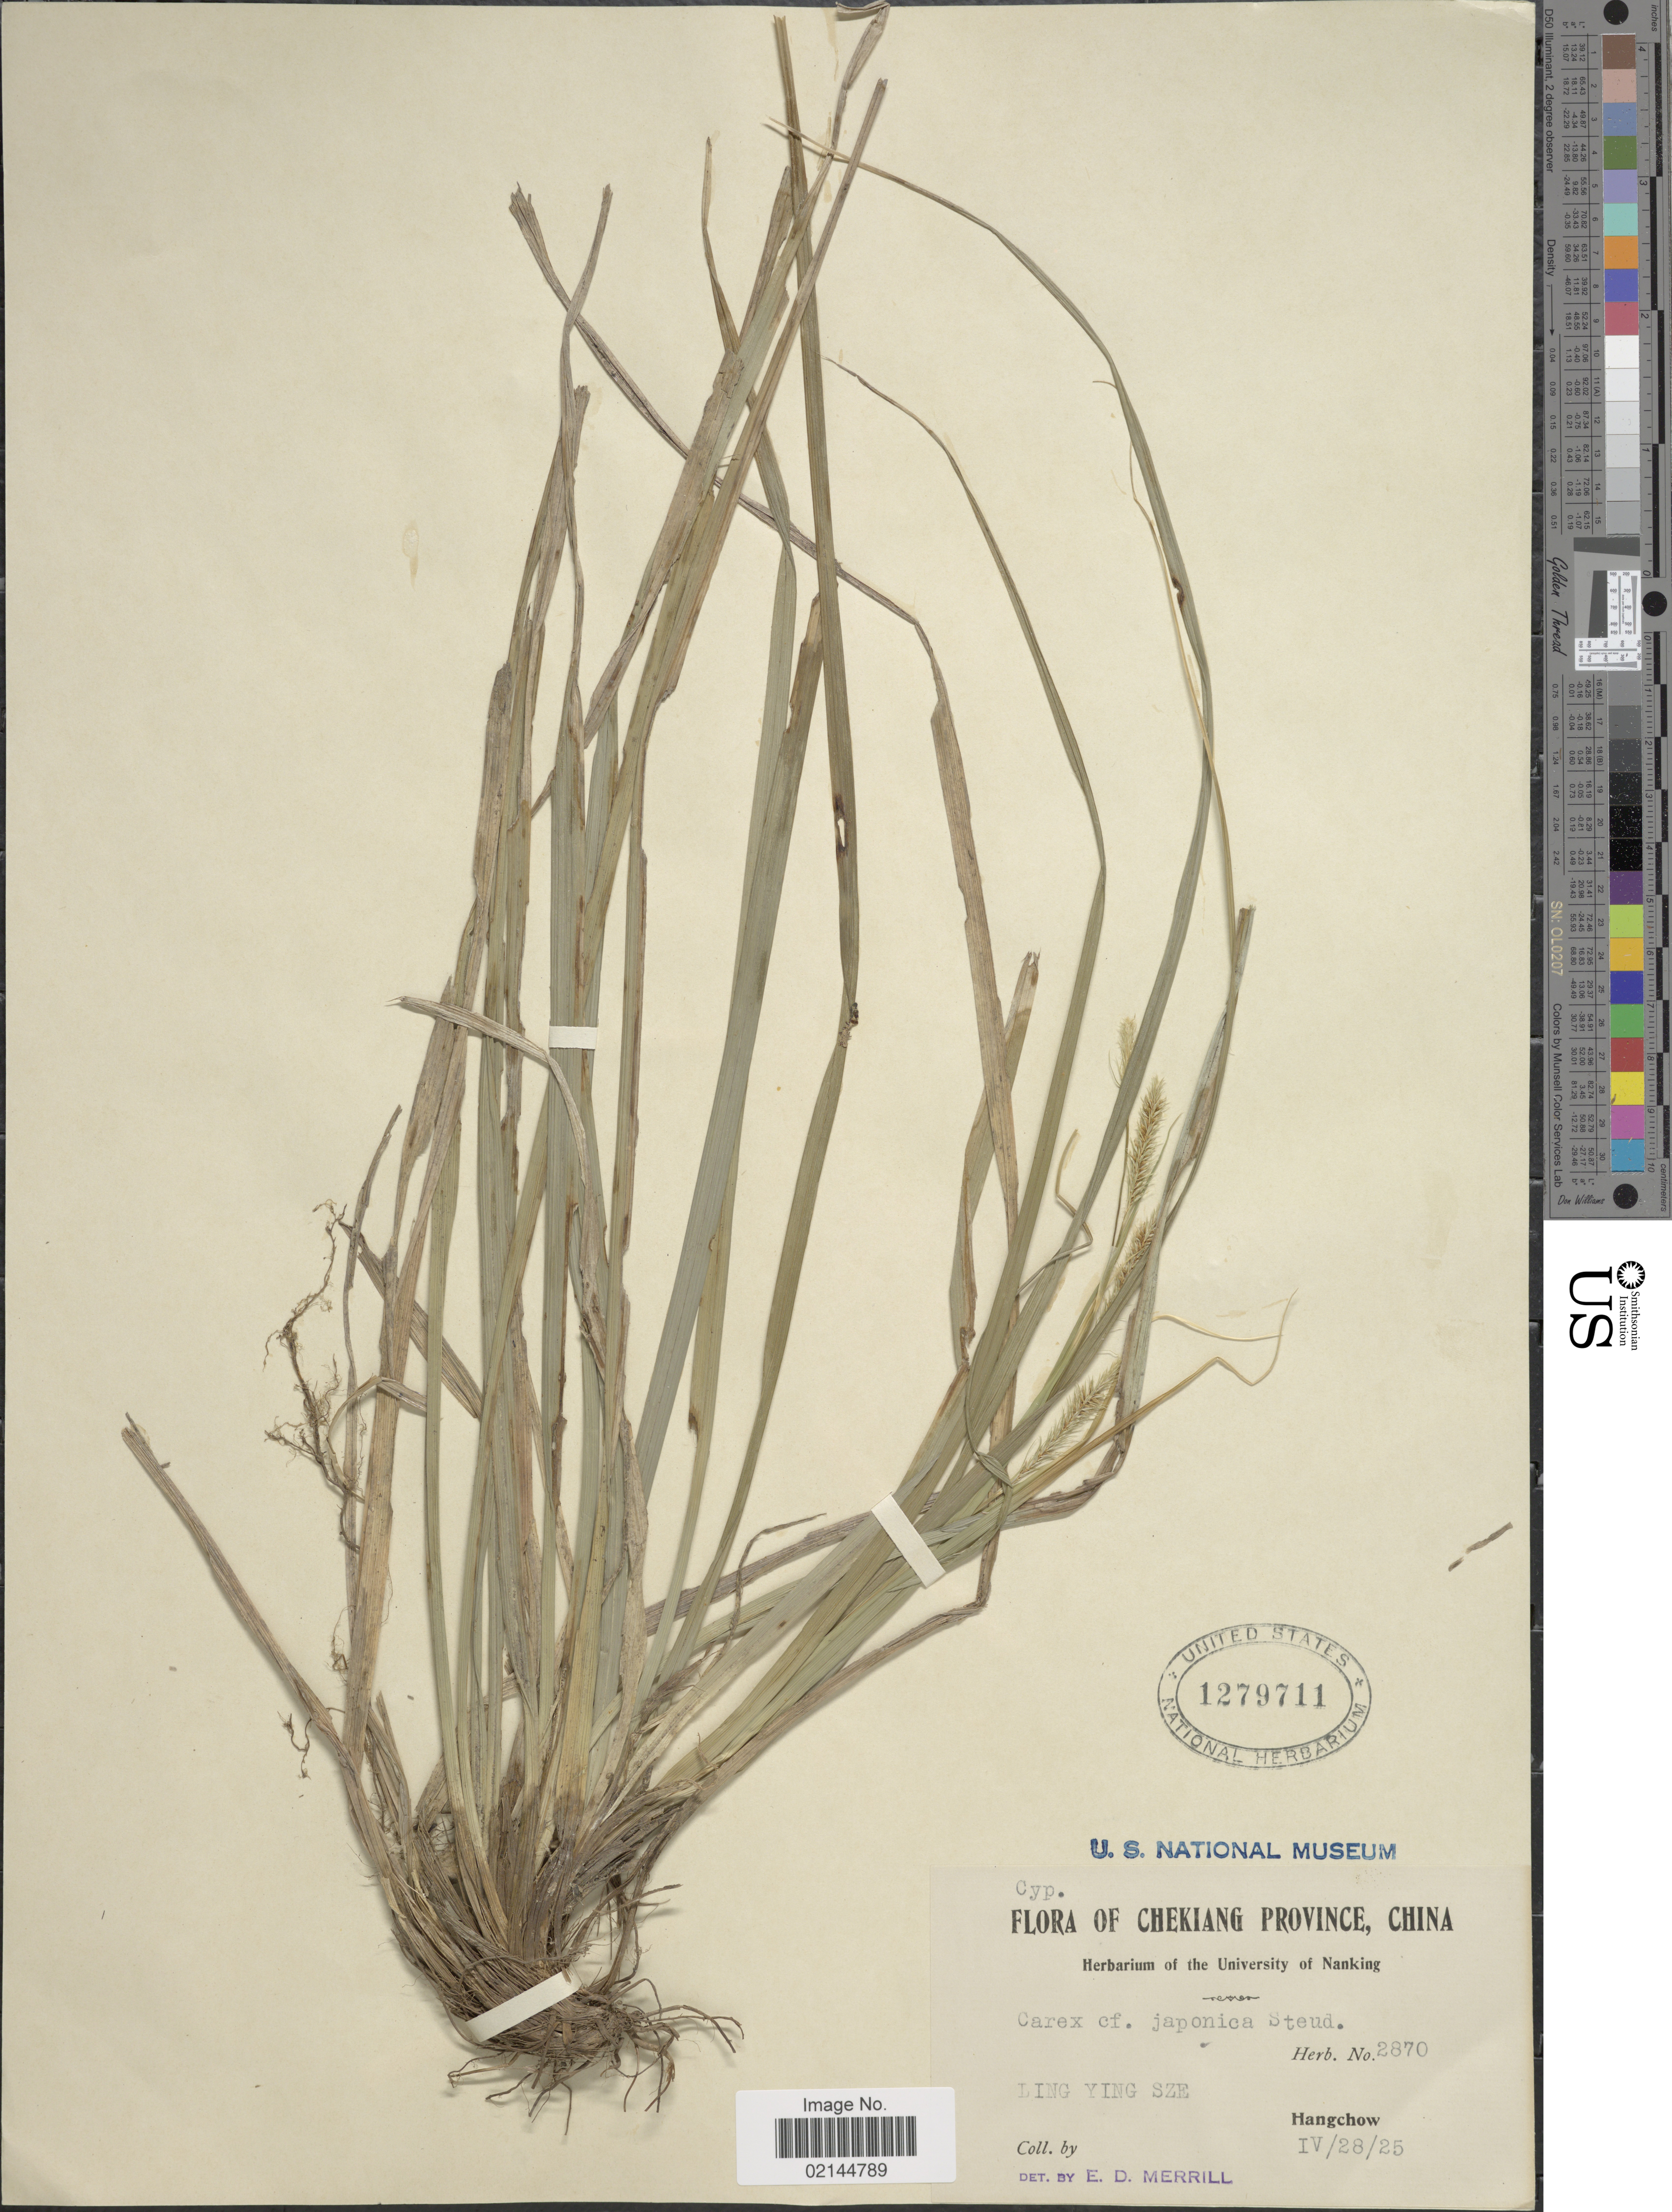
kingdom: Plantae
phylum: Tracheophyta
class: Liliopsida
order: Poales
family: Cyperaceae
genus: Carex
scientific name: Carex japonica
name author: Thunb.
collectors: ex herb. University of Nanking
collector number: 2870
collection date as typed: Transcribed d/m/y: 28/4/25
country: China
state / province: Zhejiang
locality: Chekiang Province, China. Ling Ying Sze. Hangchow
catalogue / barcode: US 1279711